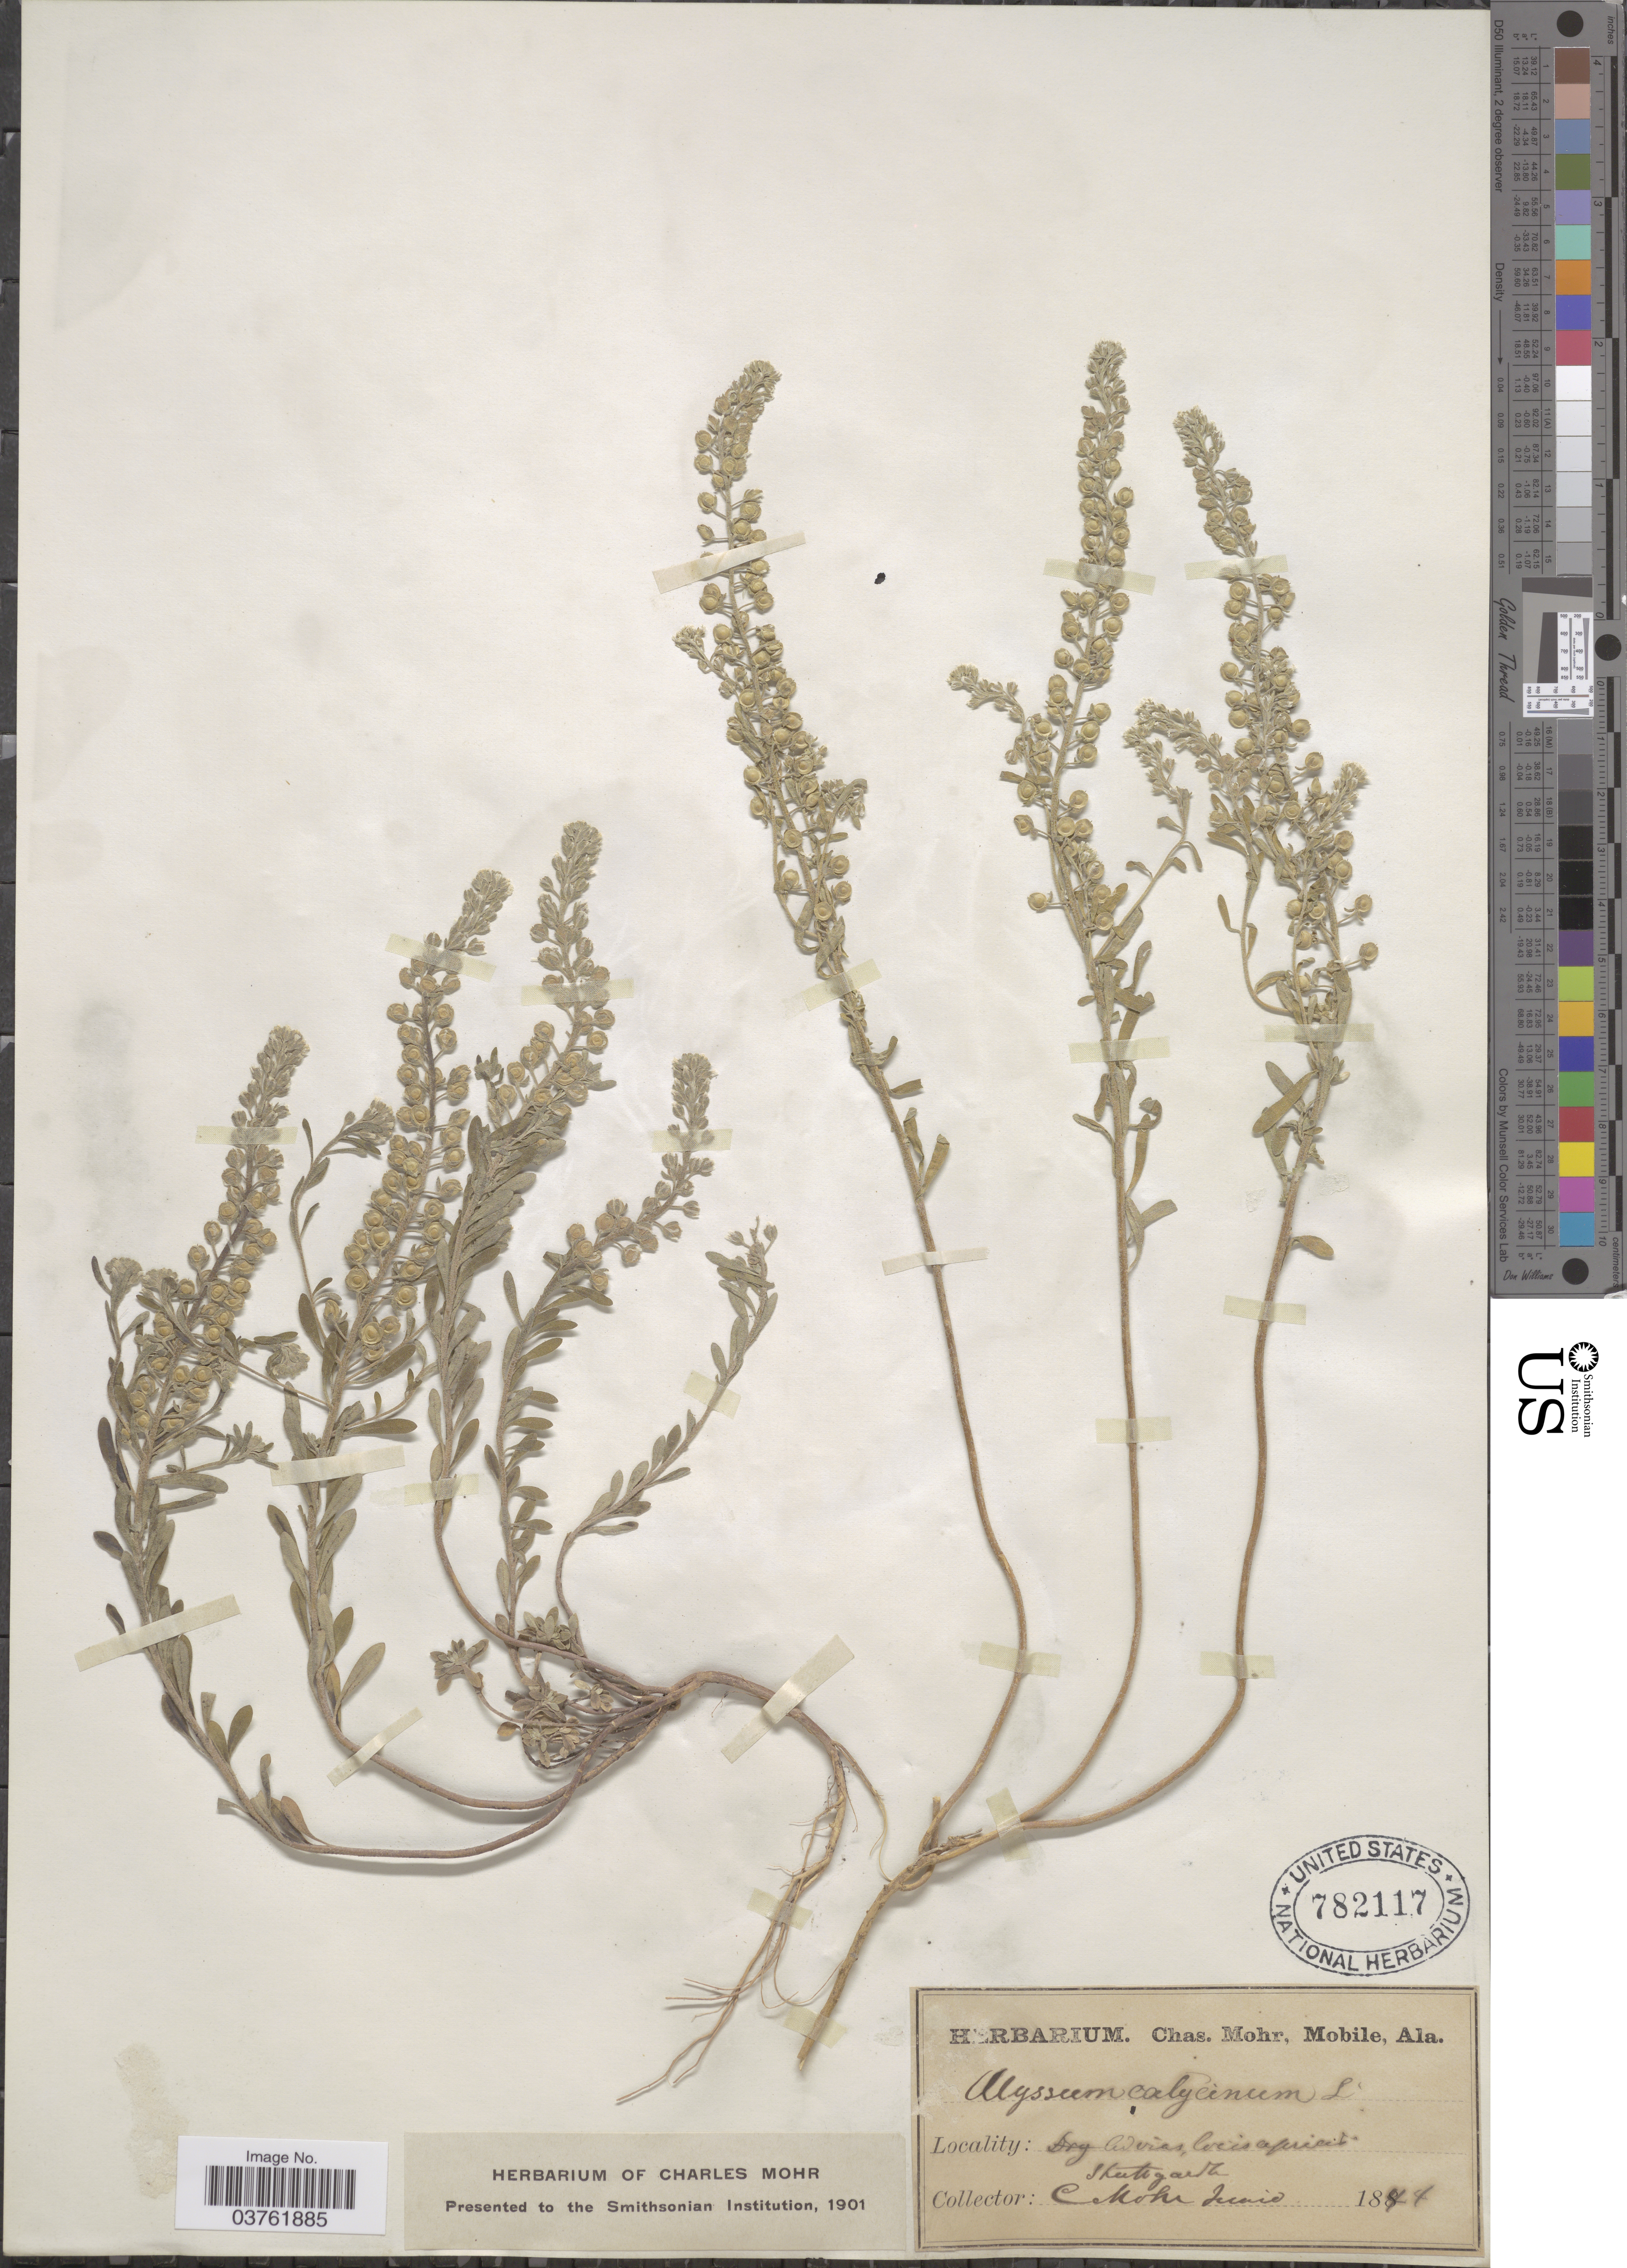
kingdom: Plantae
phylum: Tracheophyta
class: Magnoliopsida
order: Brassicales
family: Brassicaceae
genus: Alyssum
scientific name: Alyssum calycinum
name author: L.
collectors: Mohr, C. T. (herbarium)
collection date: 1844-06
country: Germany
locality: Stuttgardt.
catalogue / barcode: US 782117